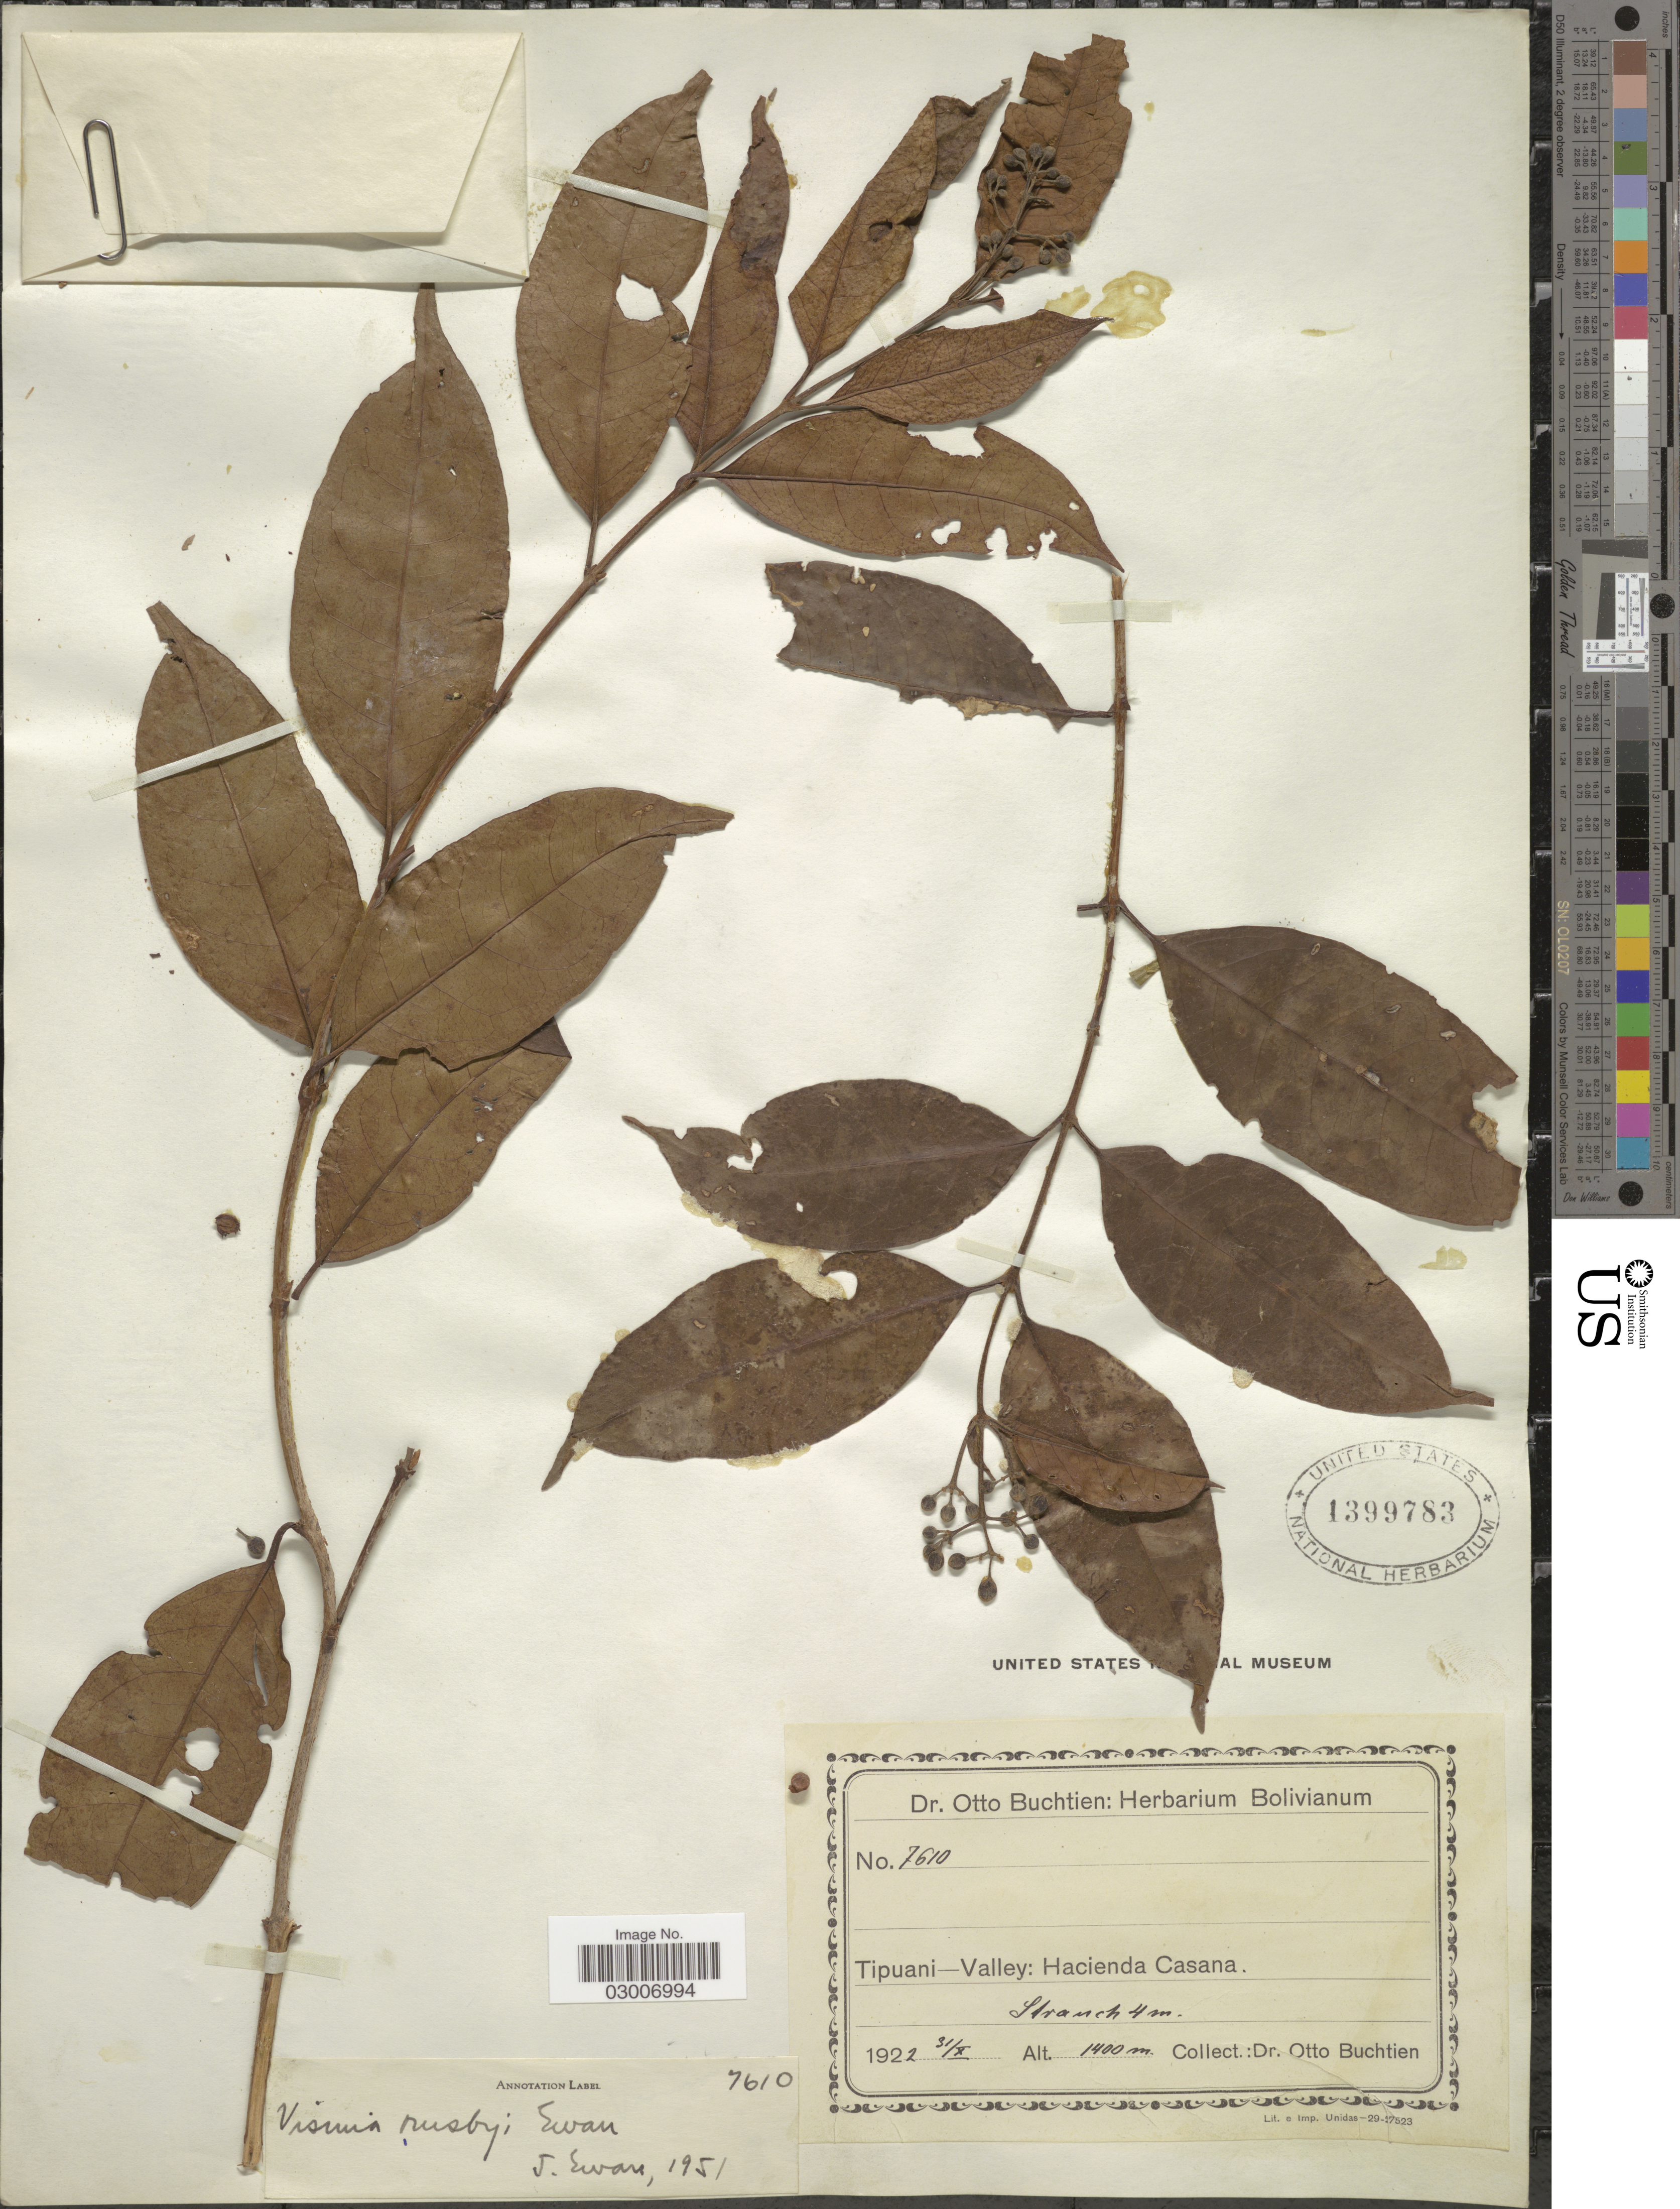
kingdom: Plantae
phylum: Tracheophyta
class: Magnoliopsida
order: Malpighiales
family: Hypericaceae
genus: Vismia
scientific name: Vismia rusbyi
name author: Ewan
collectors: O. Buchtien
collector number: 7610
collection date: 1922-10-31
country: Bolivia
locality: Tipuani-Valley: Hacienda Casana.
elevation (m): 1400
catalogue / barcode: US 1399783